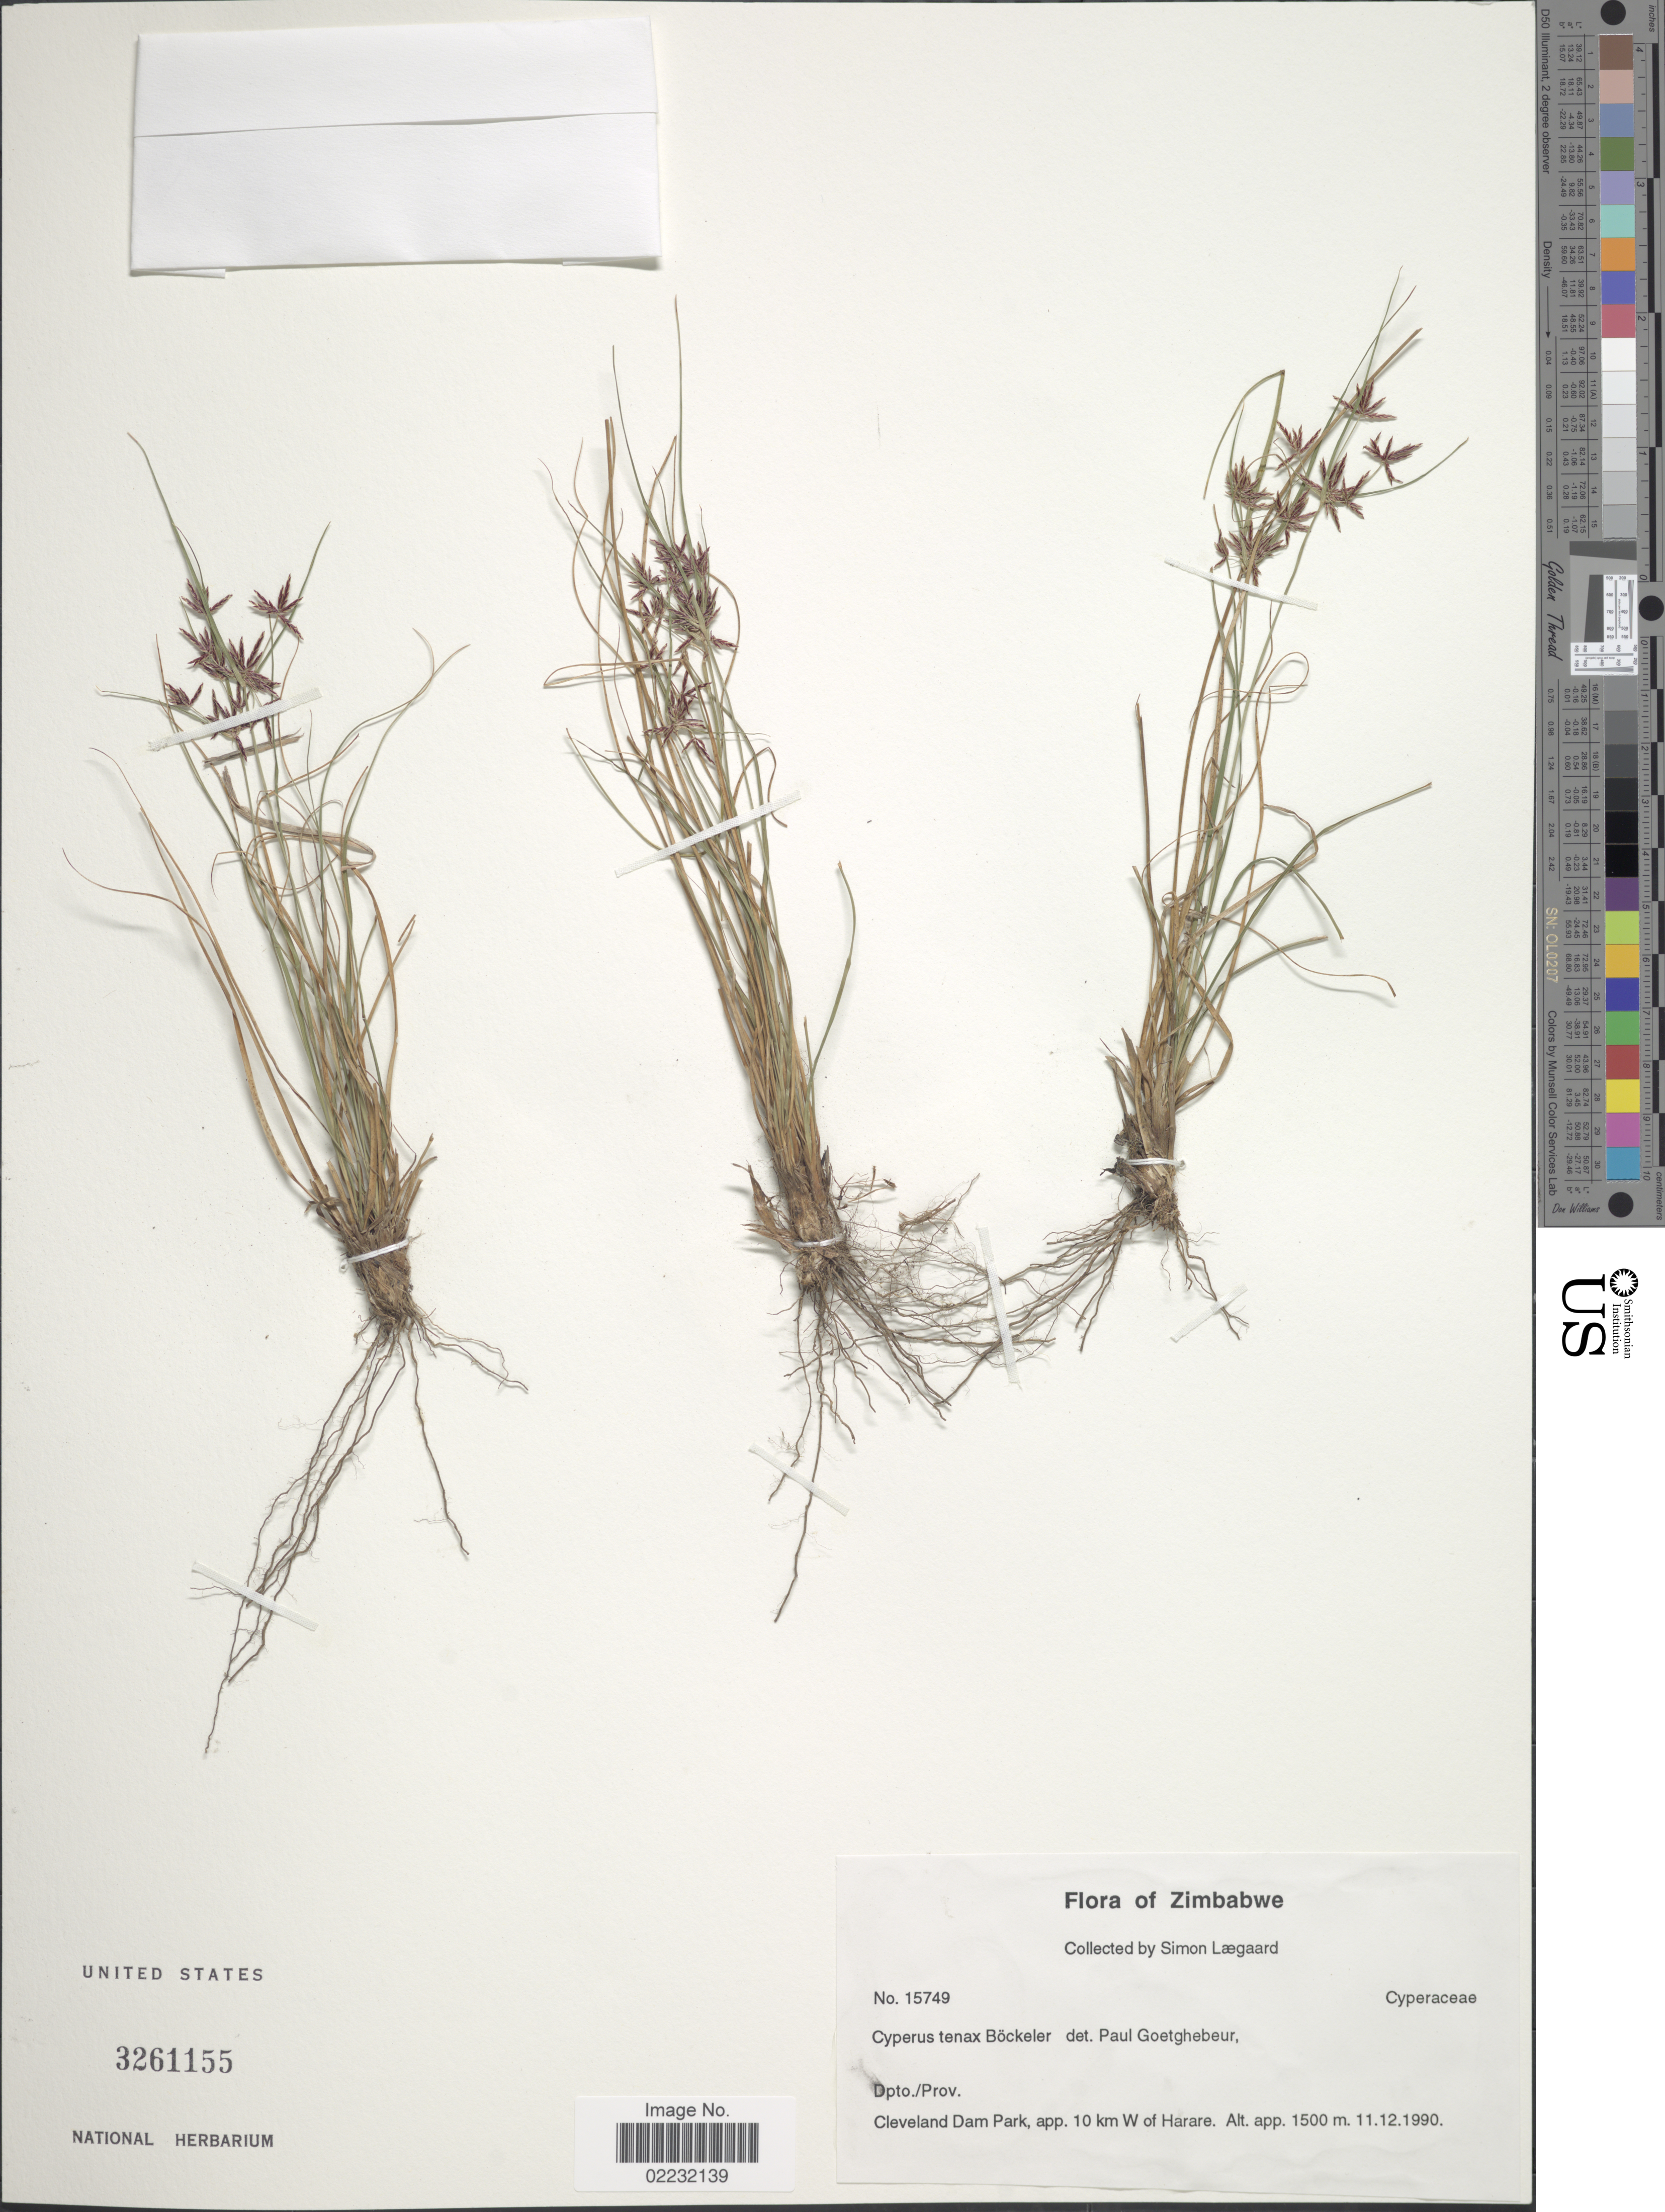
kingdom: Plantae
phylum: Tracheophyta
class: Liliopsida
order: Poales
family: Cyperaceae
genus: Cyperus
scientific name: Cyperus tenax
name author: Boeckeler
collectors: S. Lægaard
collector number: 15749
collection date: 1990-12-11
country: Zimbabwe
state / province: Harare (city)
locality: Dpto./Prov. Cleveland Dam Park, app. 10 km W of Harare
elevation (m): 1500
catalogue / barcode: US 3261155